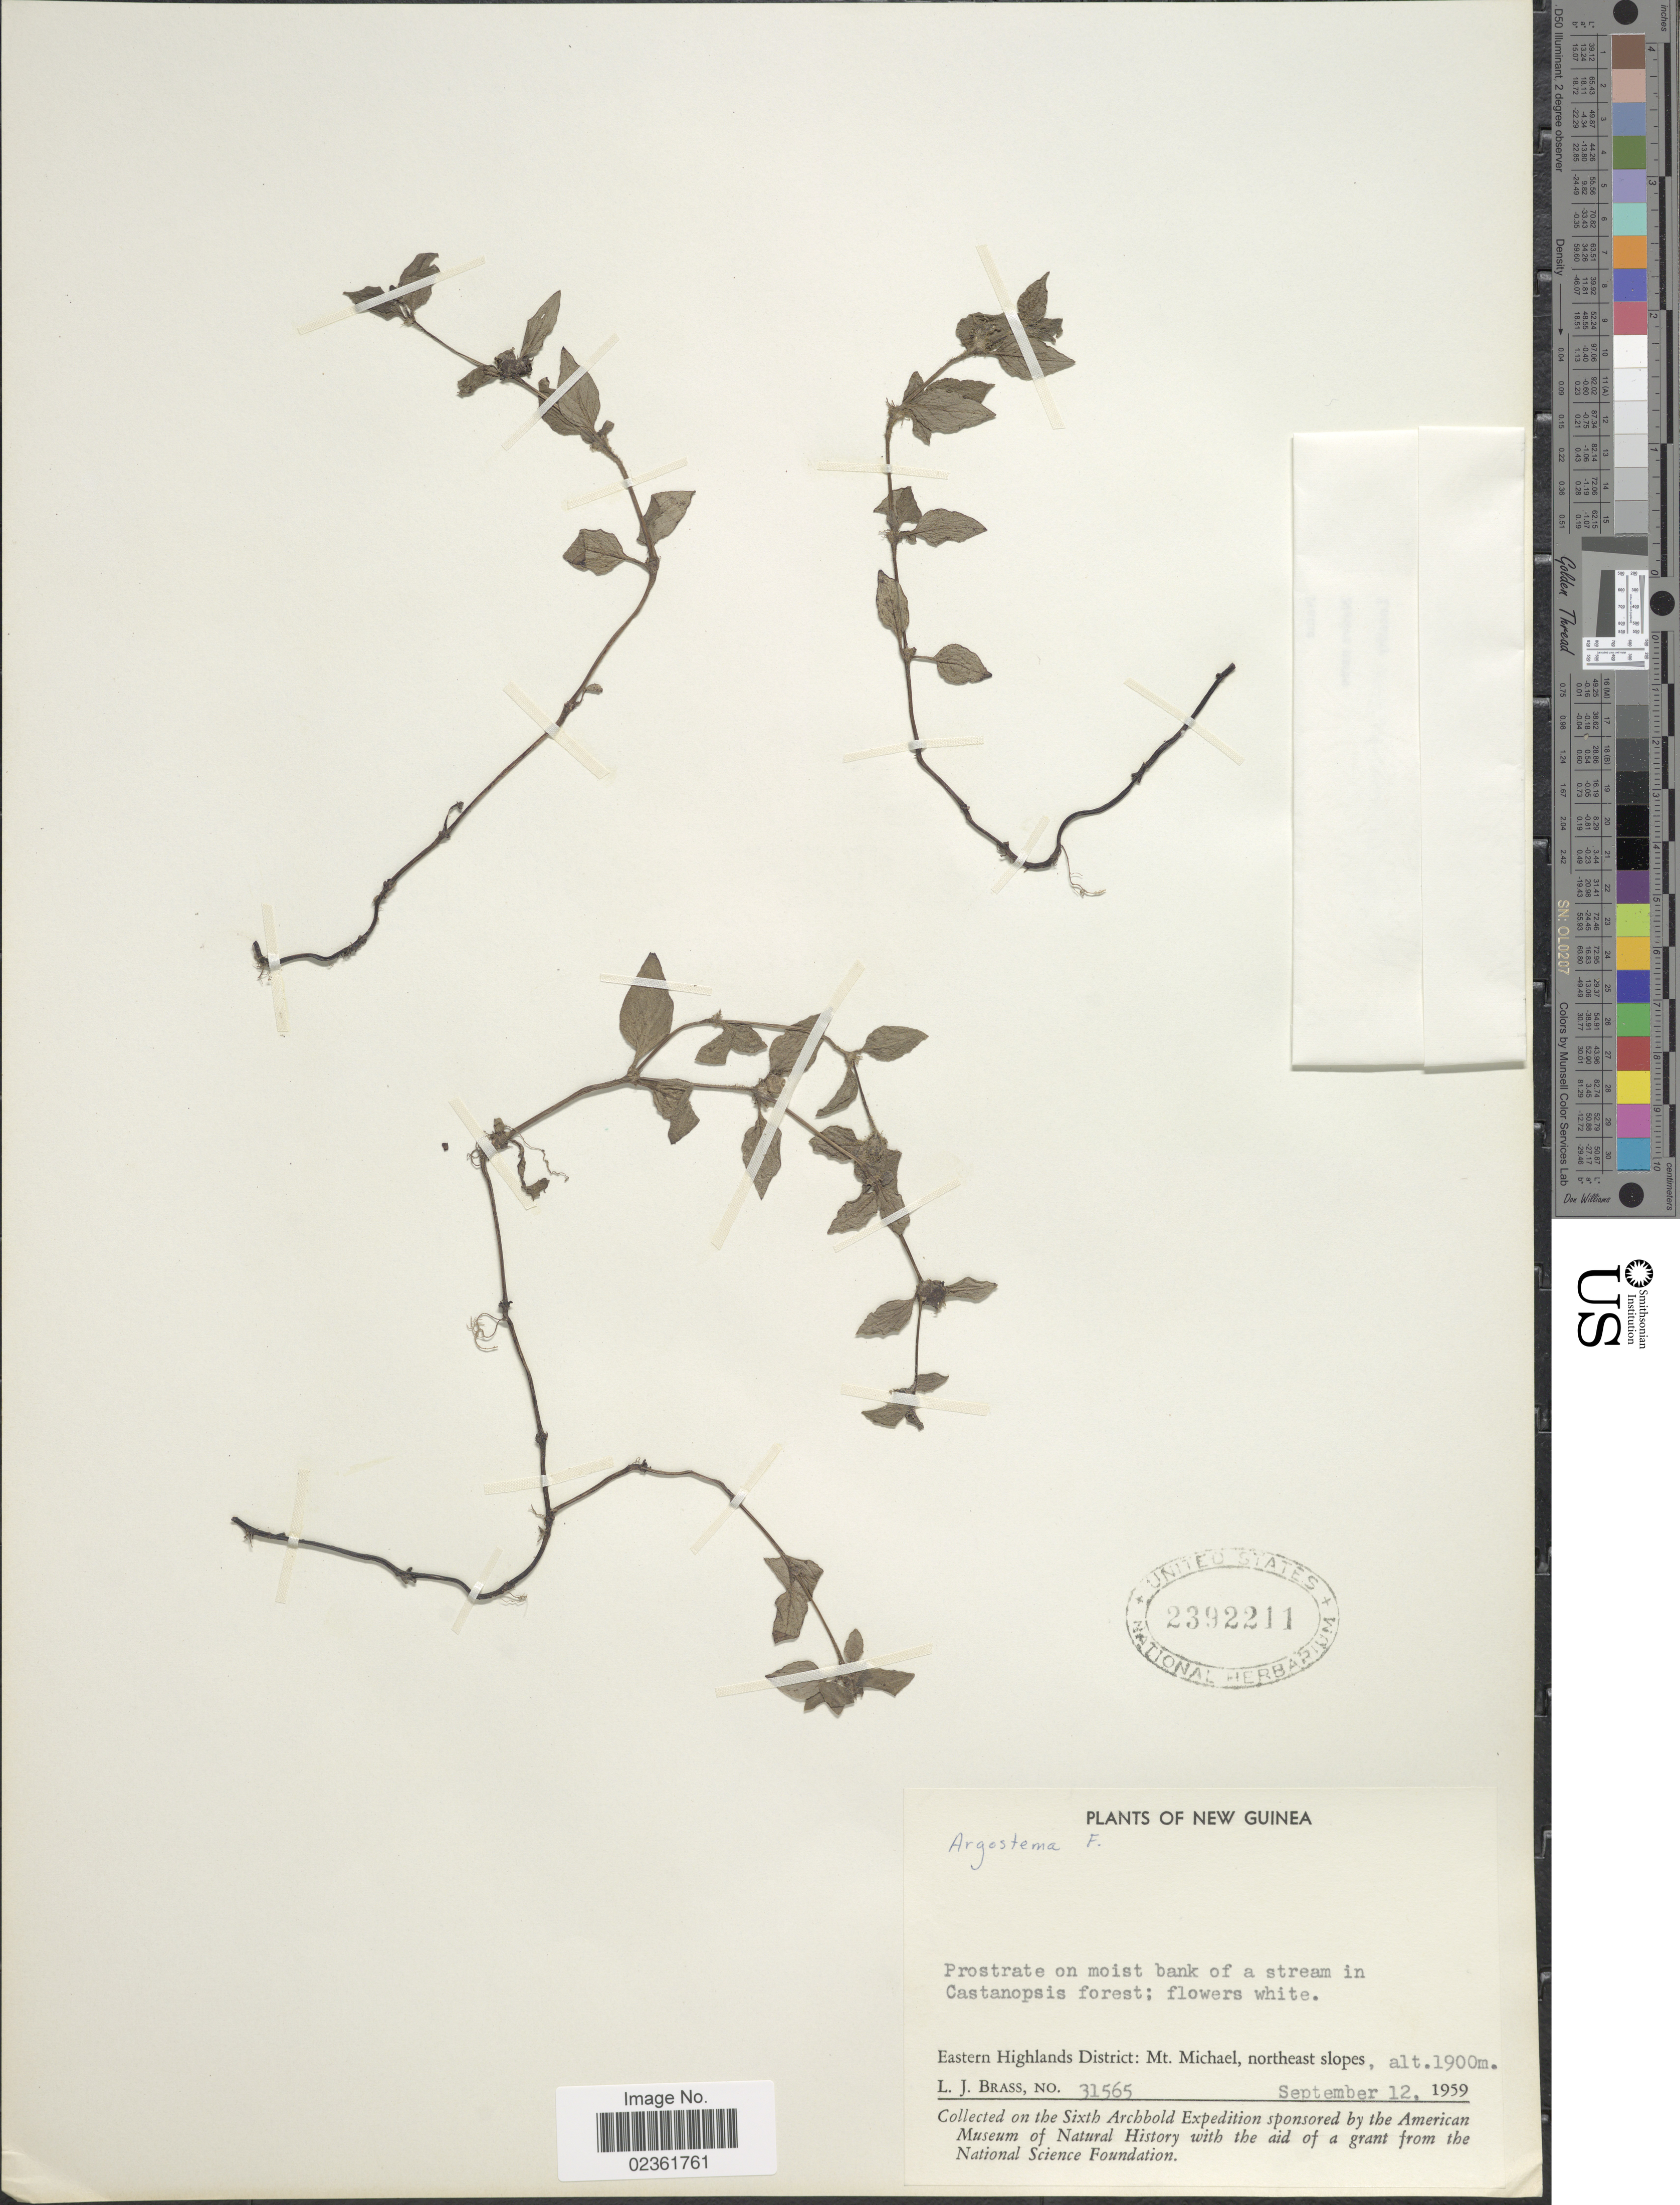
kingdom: Plantae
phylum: Tracheophyta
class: Magnoliopsida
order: Gentianales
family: Rubiaceae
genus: Argostemma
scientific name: Argostemma sp.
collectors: L. J. Brass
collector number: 31565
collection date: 1959-09-12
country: Papua New Guinea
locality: New Guinea, Eastern Highlands: Mt. Michael, northeast slopes, on moist bank of stream.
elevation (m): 1900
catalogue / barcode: US 2392211